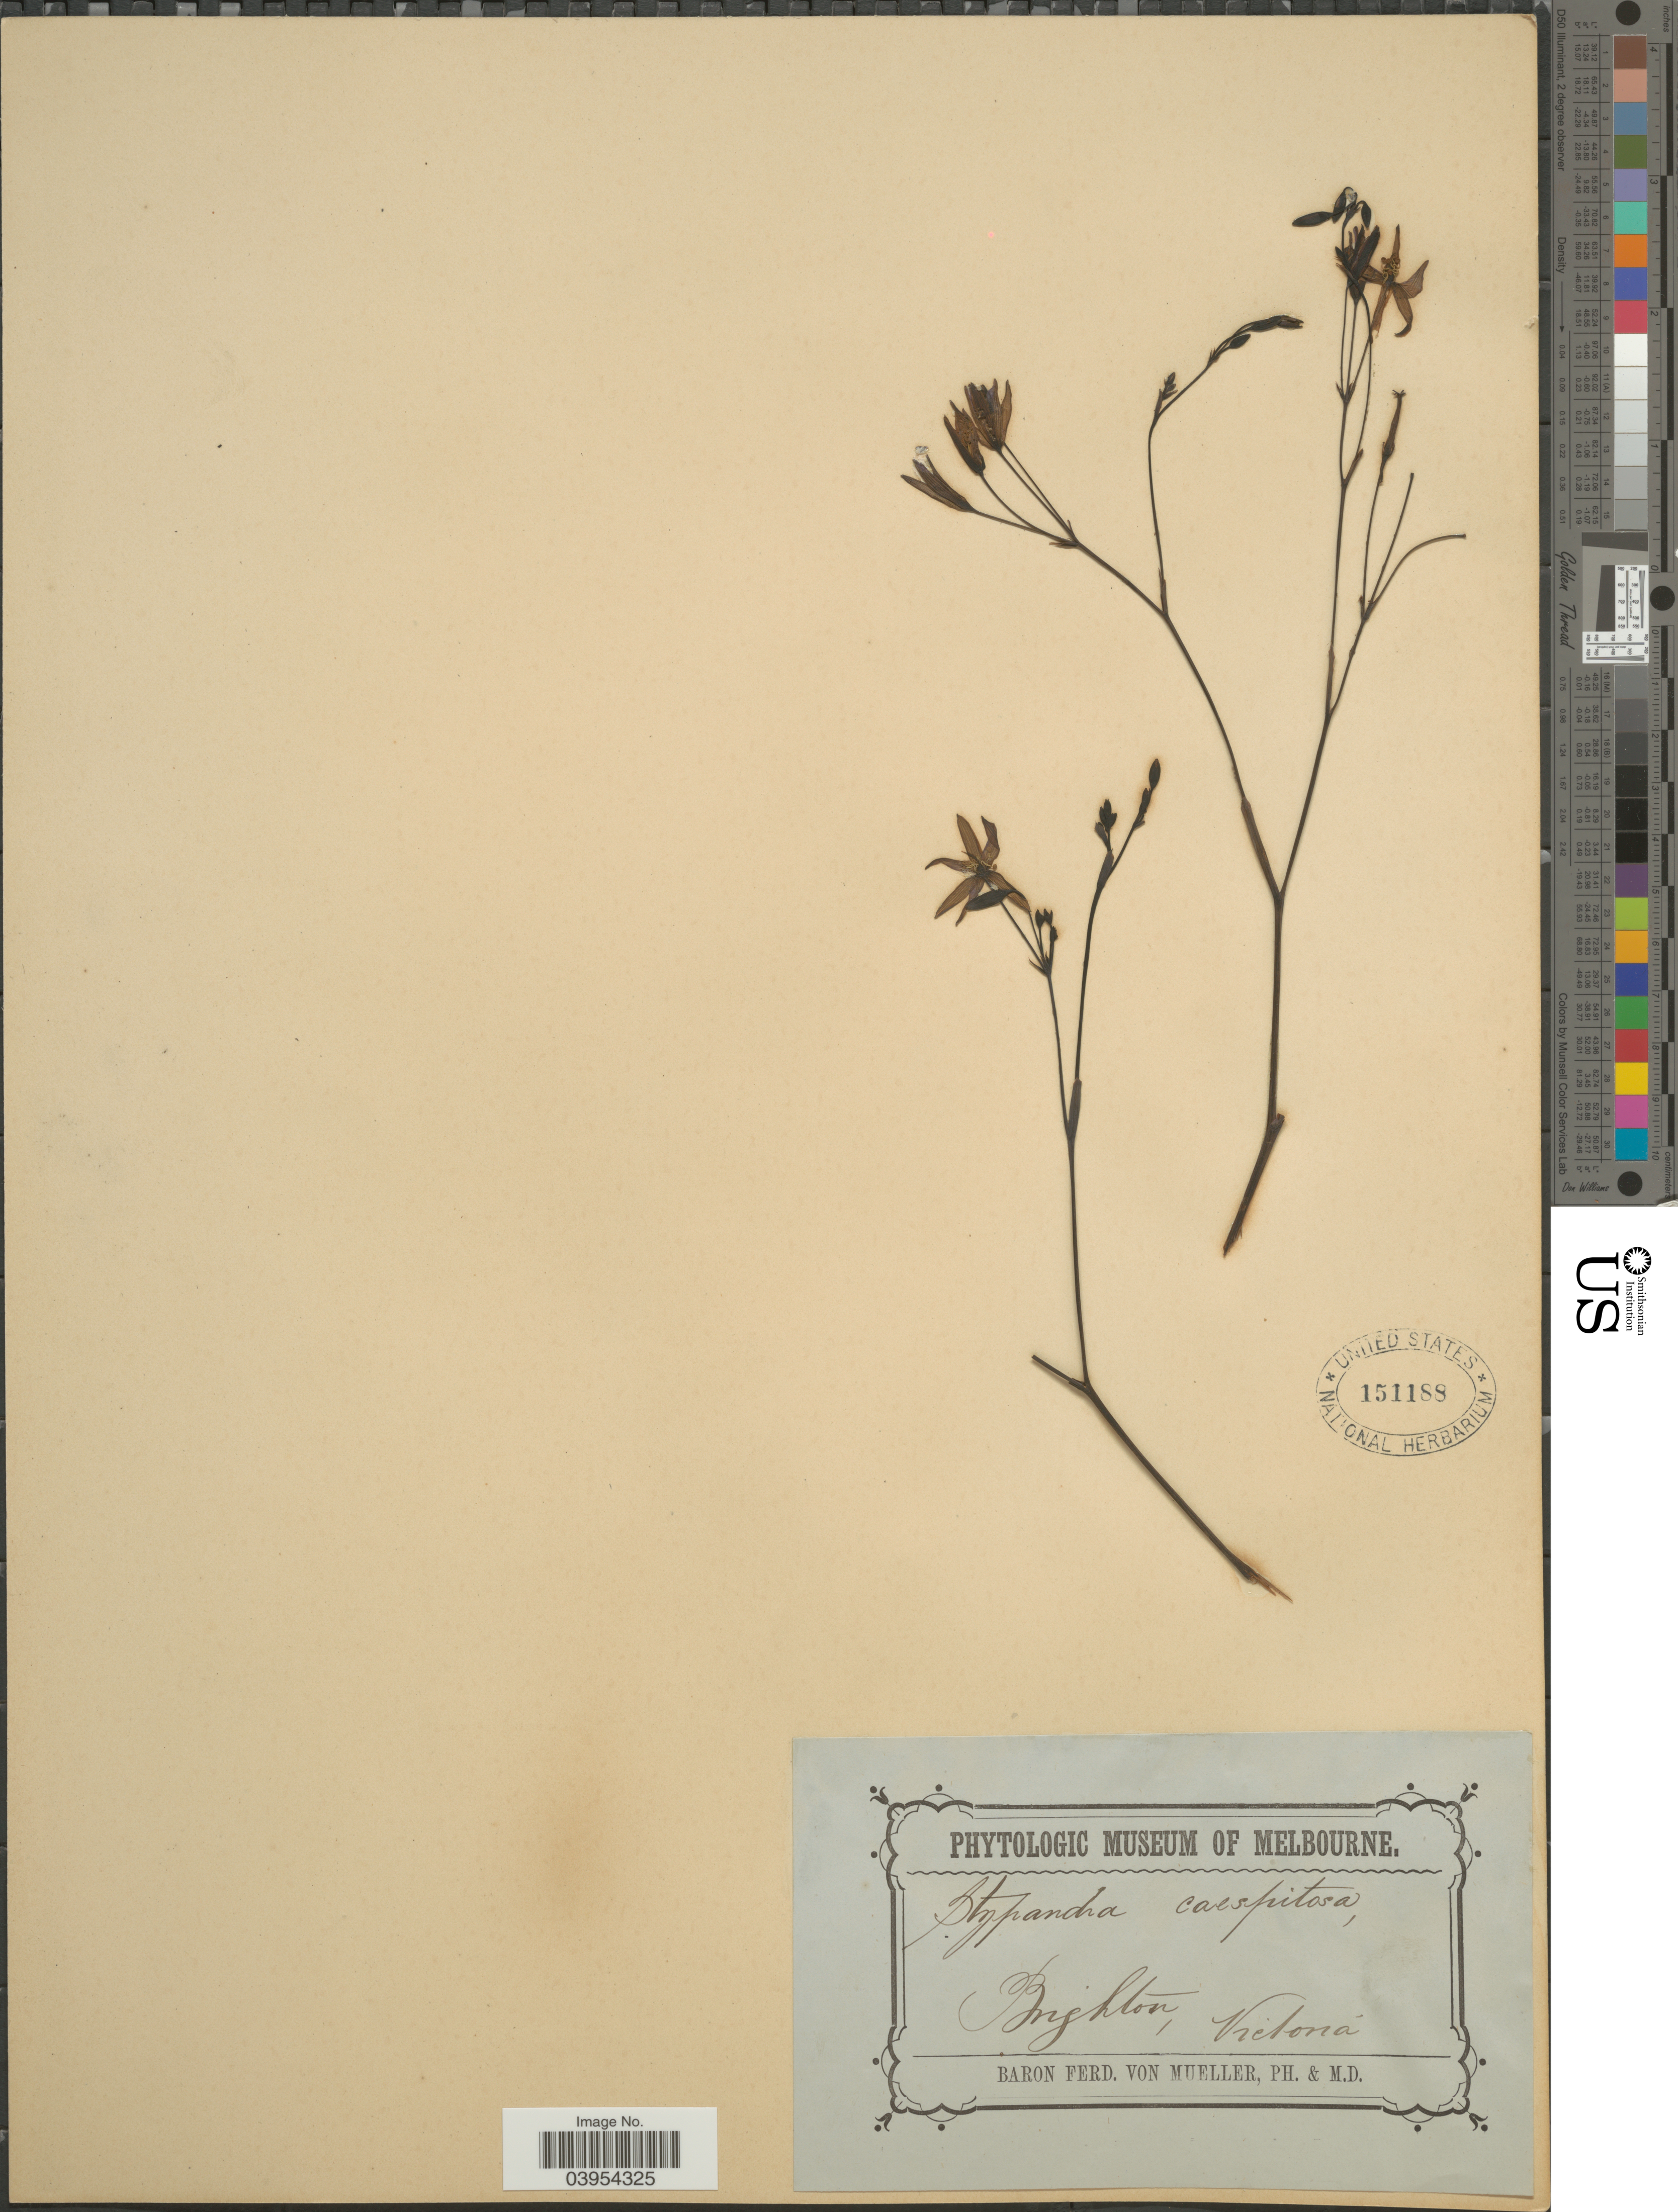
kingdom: Plantae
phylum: Tracheophyta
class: Liliopsida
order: Asparagales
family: Asphodelaceae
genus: Thelionema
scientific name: Thelionema caespitosum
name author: (R. Br.) R.J.F. Hend.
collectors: B. von Mueller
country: Australia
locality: Brighton, Victoria.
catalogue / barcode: US 151188